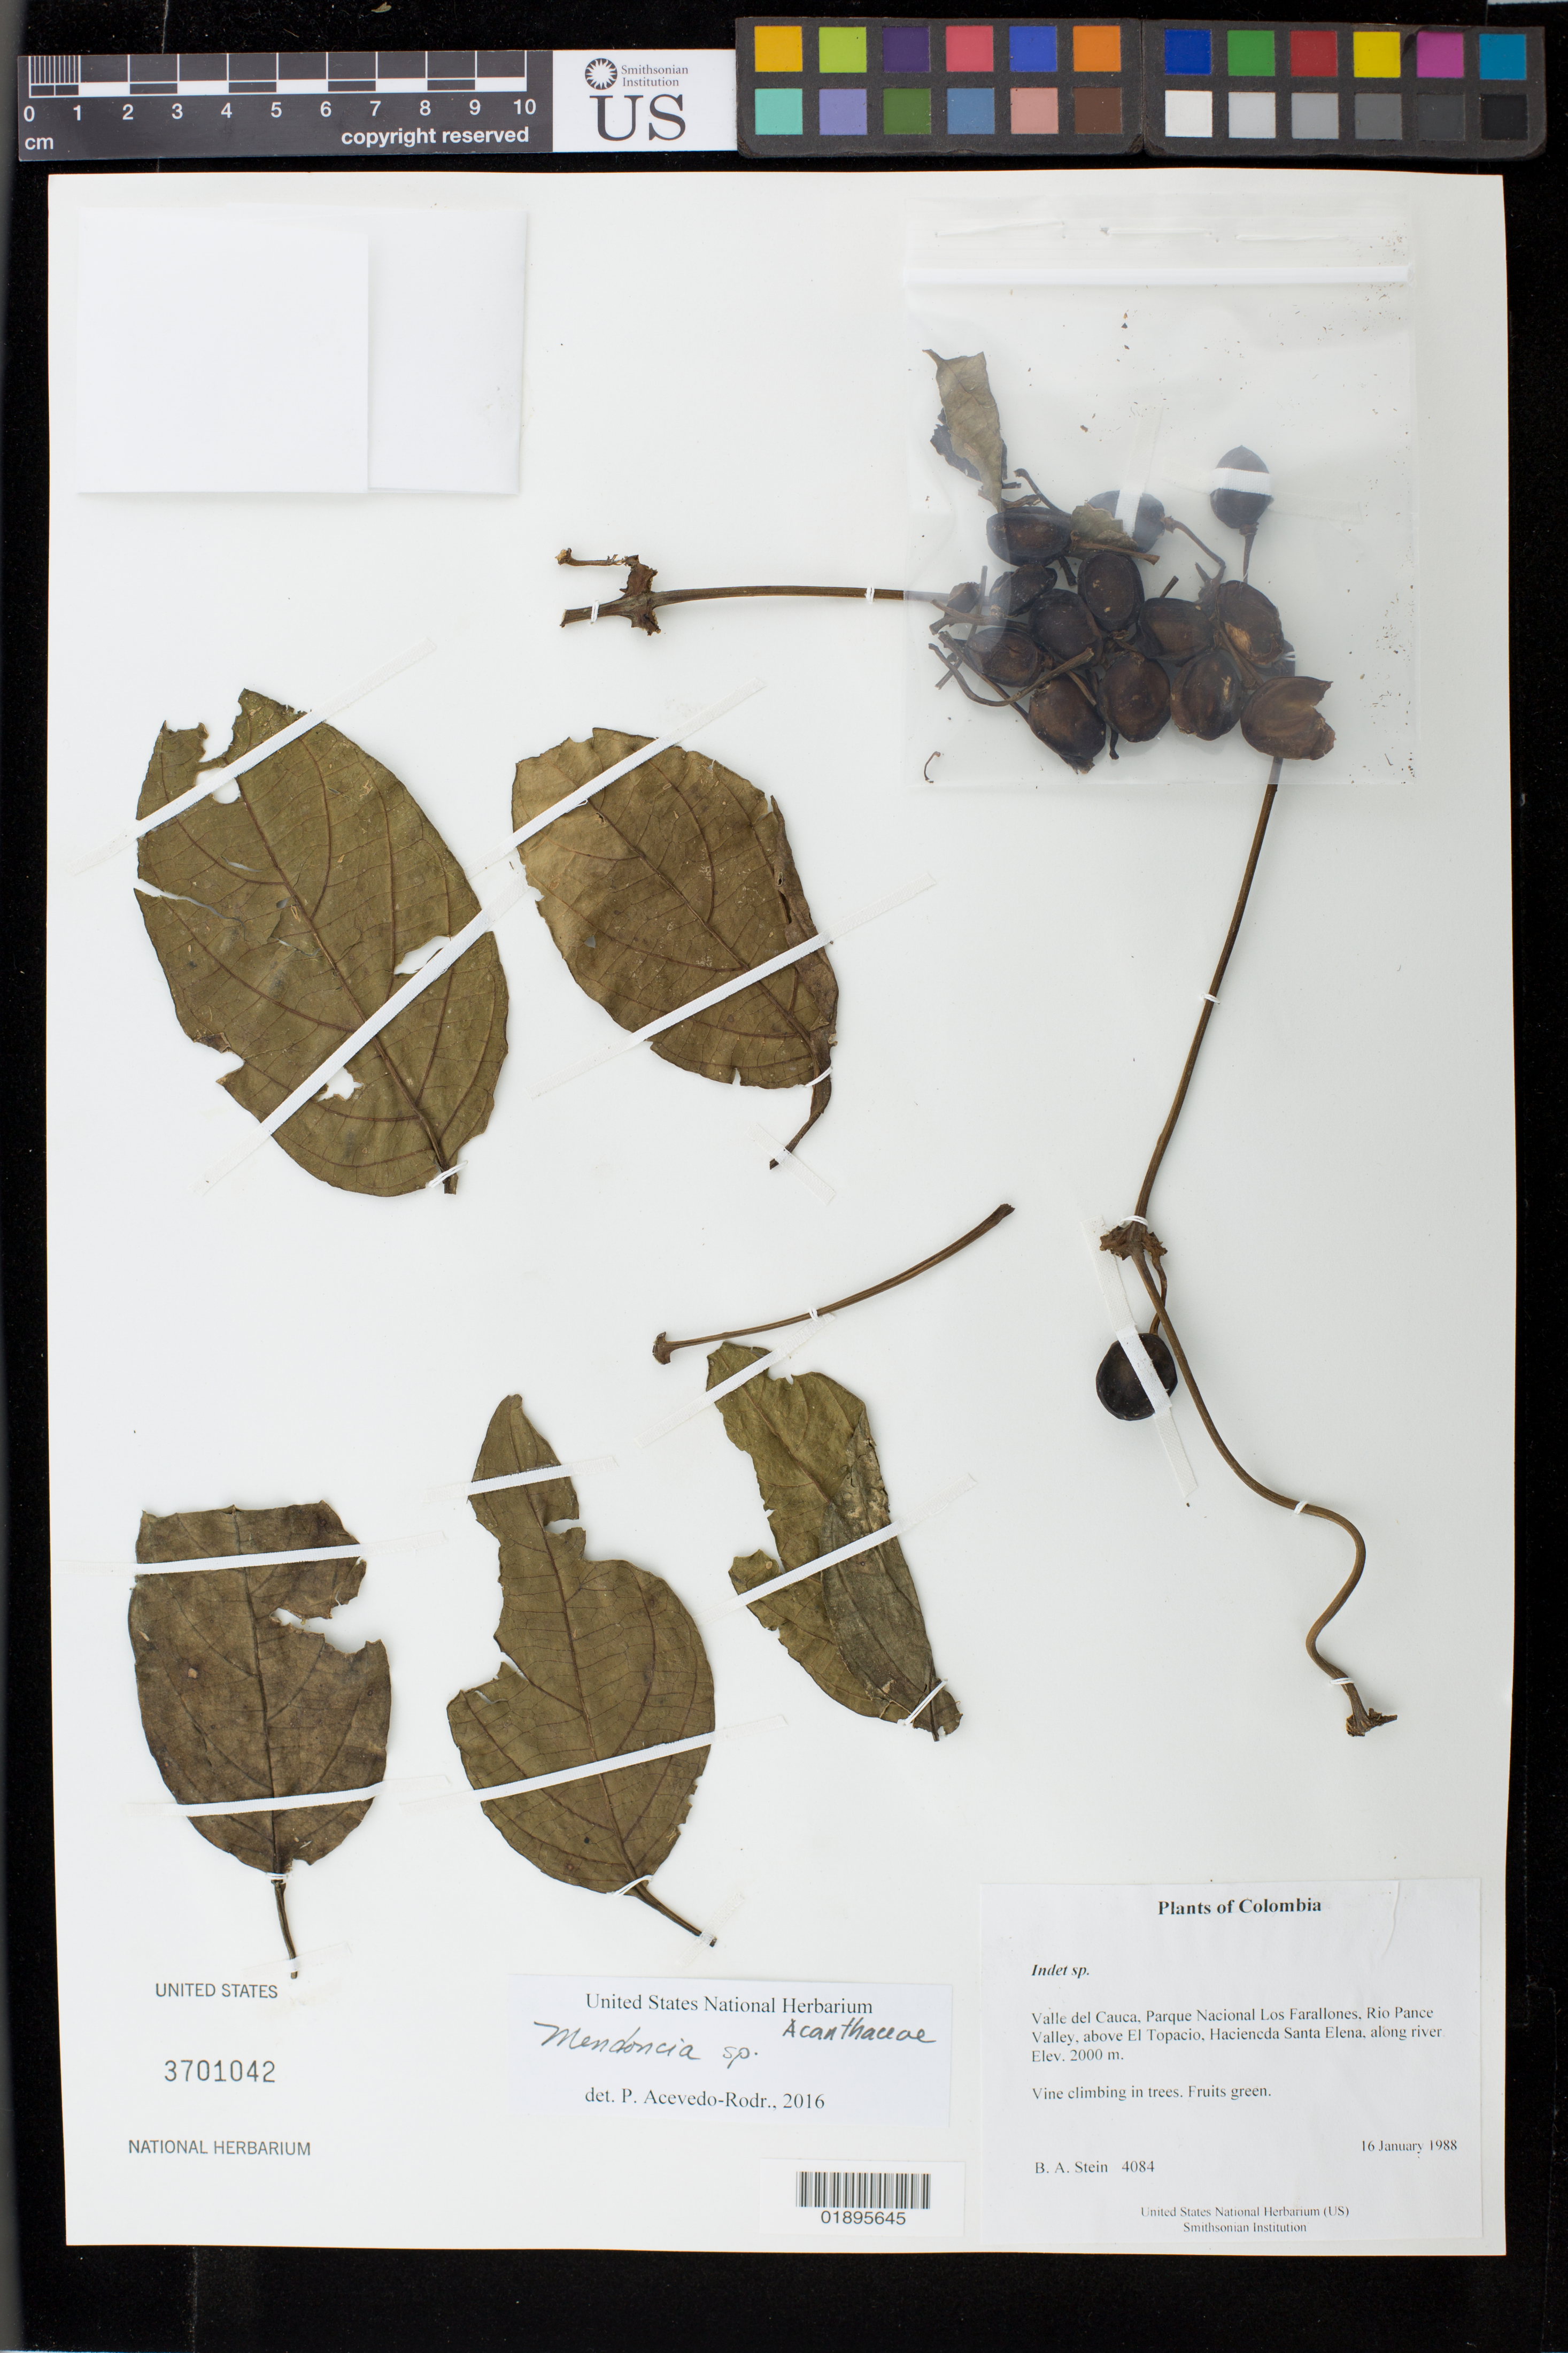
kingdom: Plantae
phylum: Tracheophyta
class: Magnoliopsida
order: Lamiales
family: Acanthaceae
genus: Mendoncia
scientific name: Mendoncia sp.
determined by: Acevedo-Rodríguez, P., (BOT), Smithsonian Institution - National Museum of Natural History (UNITED STATES)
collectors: B. A. Stein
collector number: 4084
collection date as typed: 16 January 1988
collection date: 1988-01-16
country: Colombia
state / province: Valle del Cauca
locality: Parque Nacional Los Farallones, Rio Pance Valley, above El Topacio, Haciencda Santa Elena, along river.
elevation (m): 2000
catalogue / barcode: US 3701042